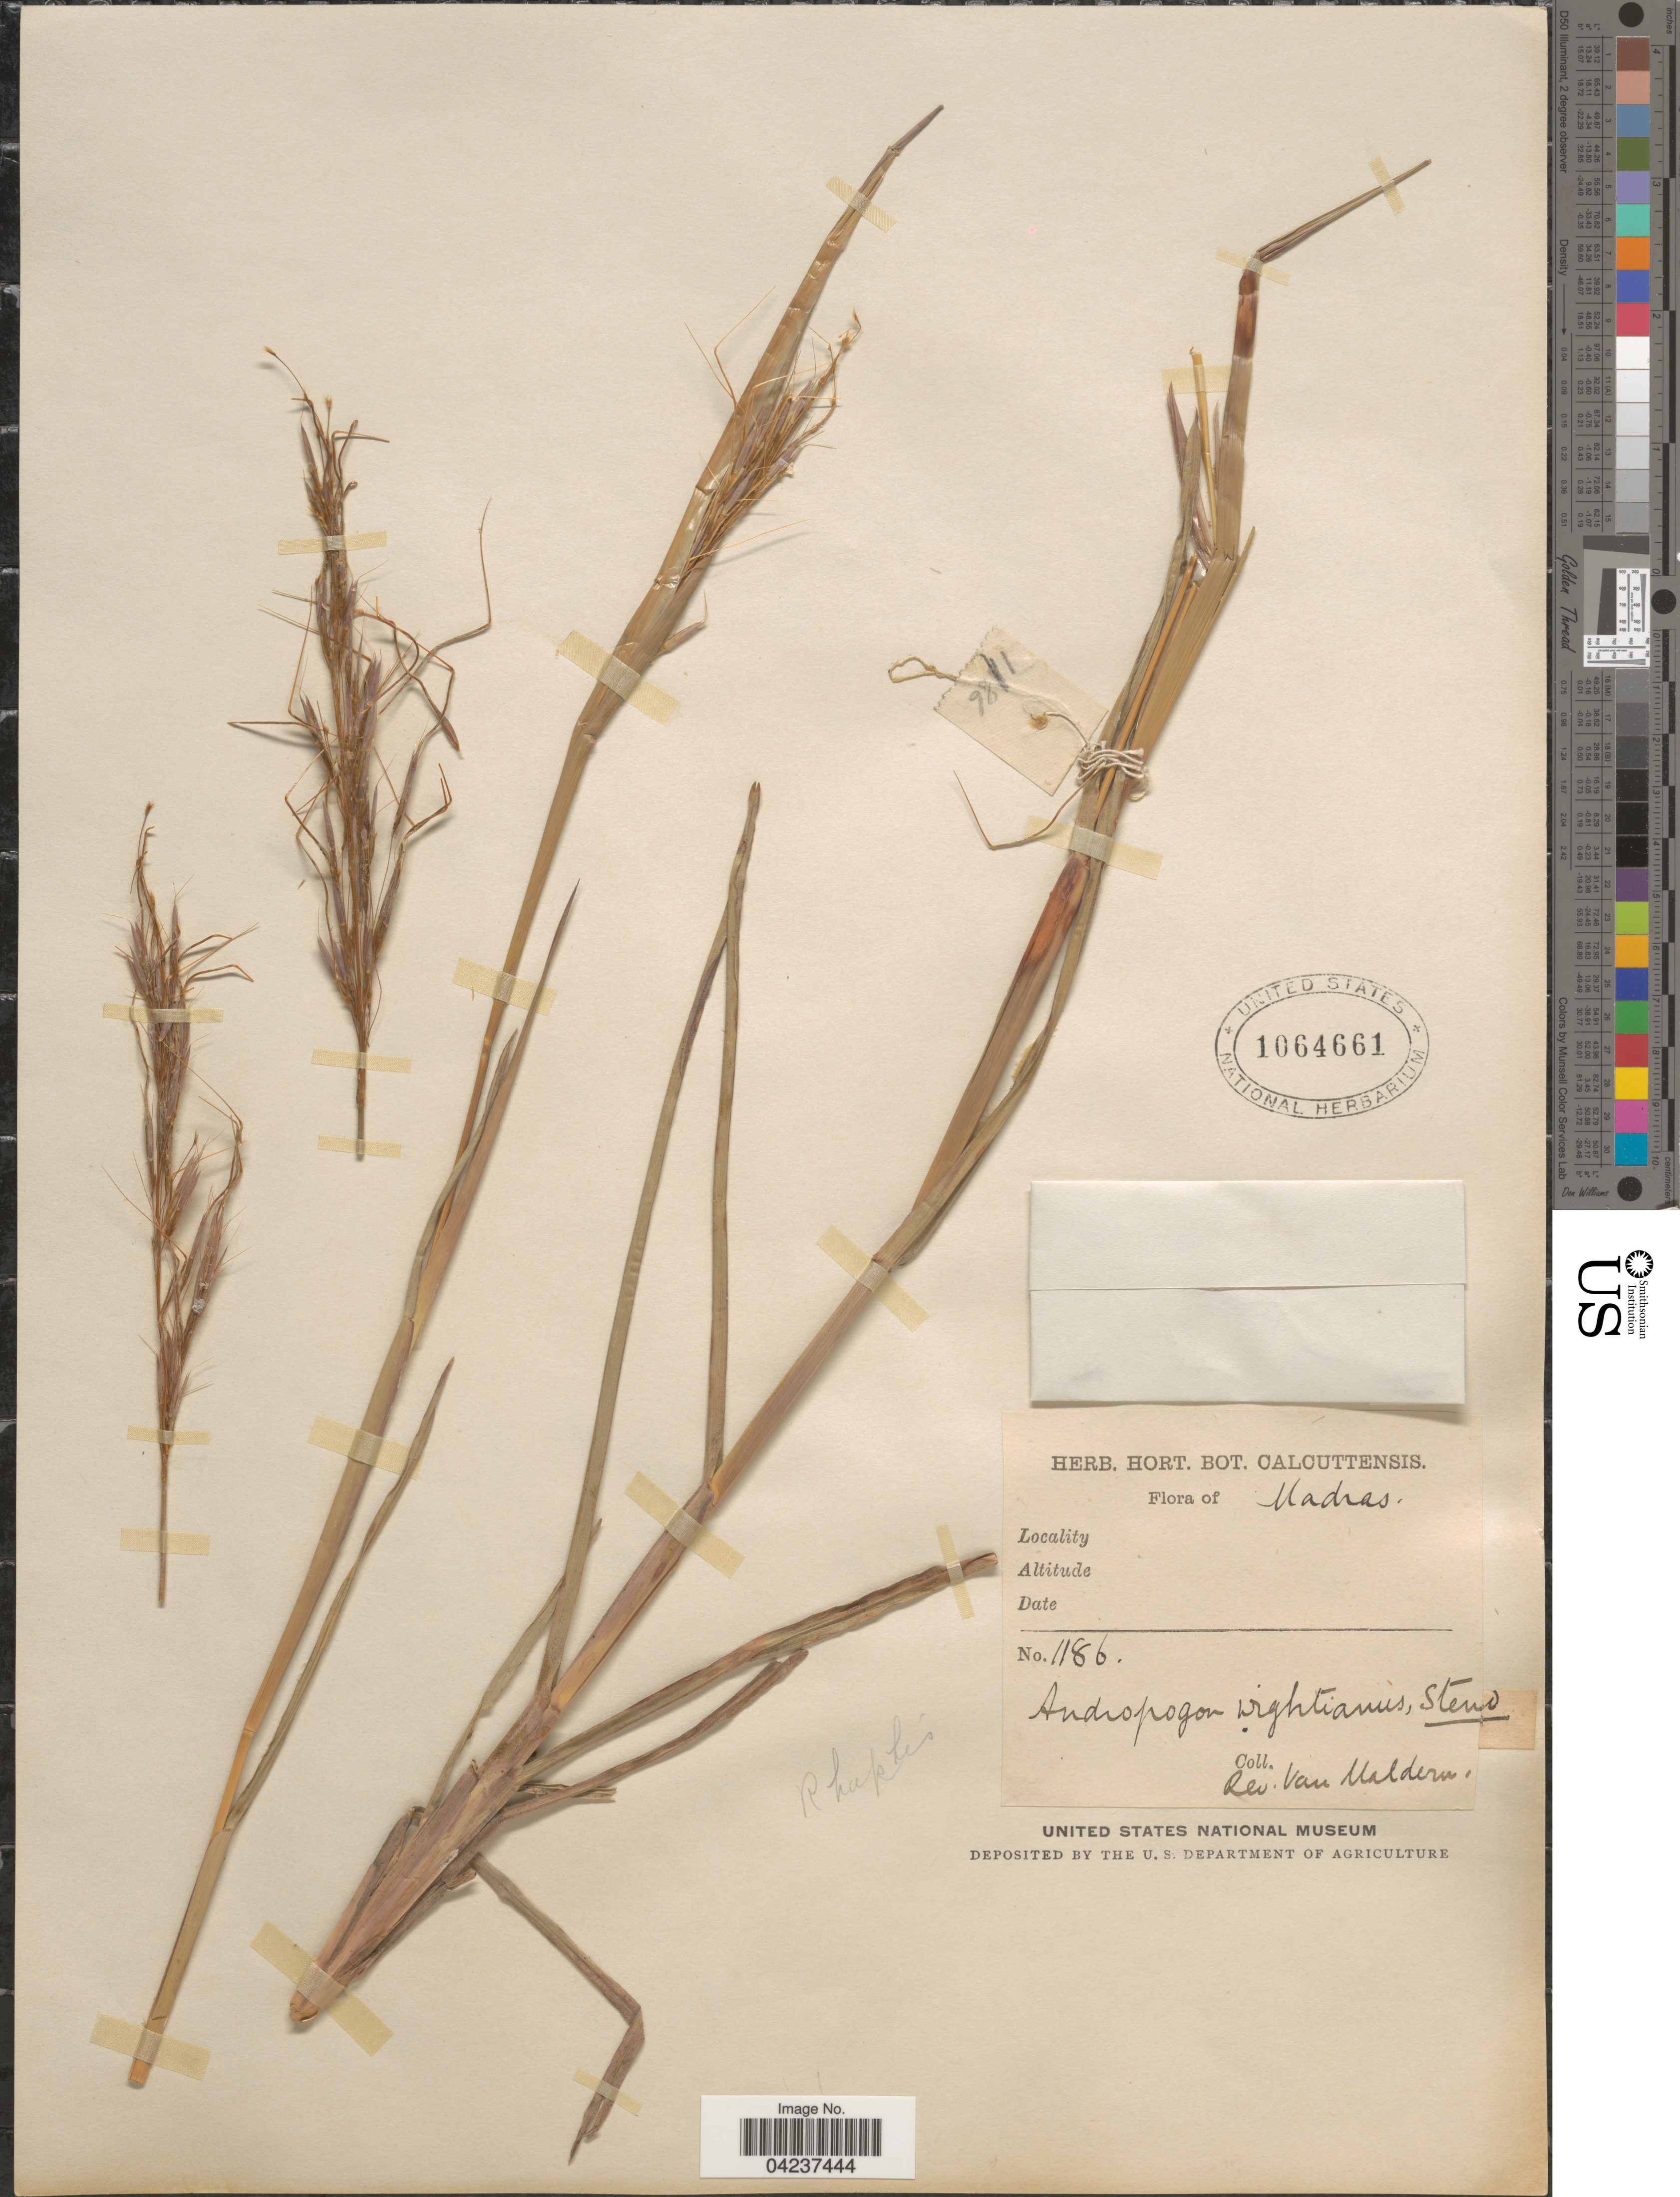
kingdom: Plantae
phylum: Tracheophyta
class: Liliopsida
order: Poales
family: Poaceae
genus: Chrysopogon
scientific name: Chrysopogon orientalis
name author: (Desv.) A. Camus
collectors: Rev. van Maldern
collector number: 1186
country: India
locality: Madras.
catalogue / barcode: US 1064661